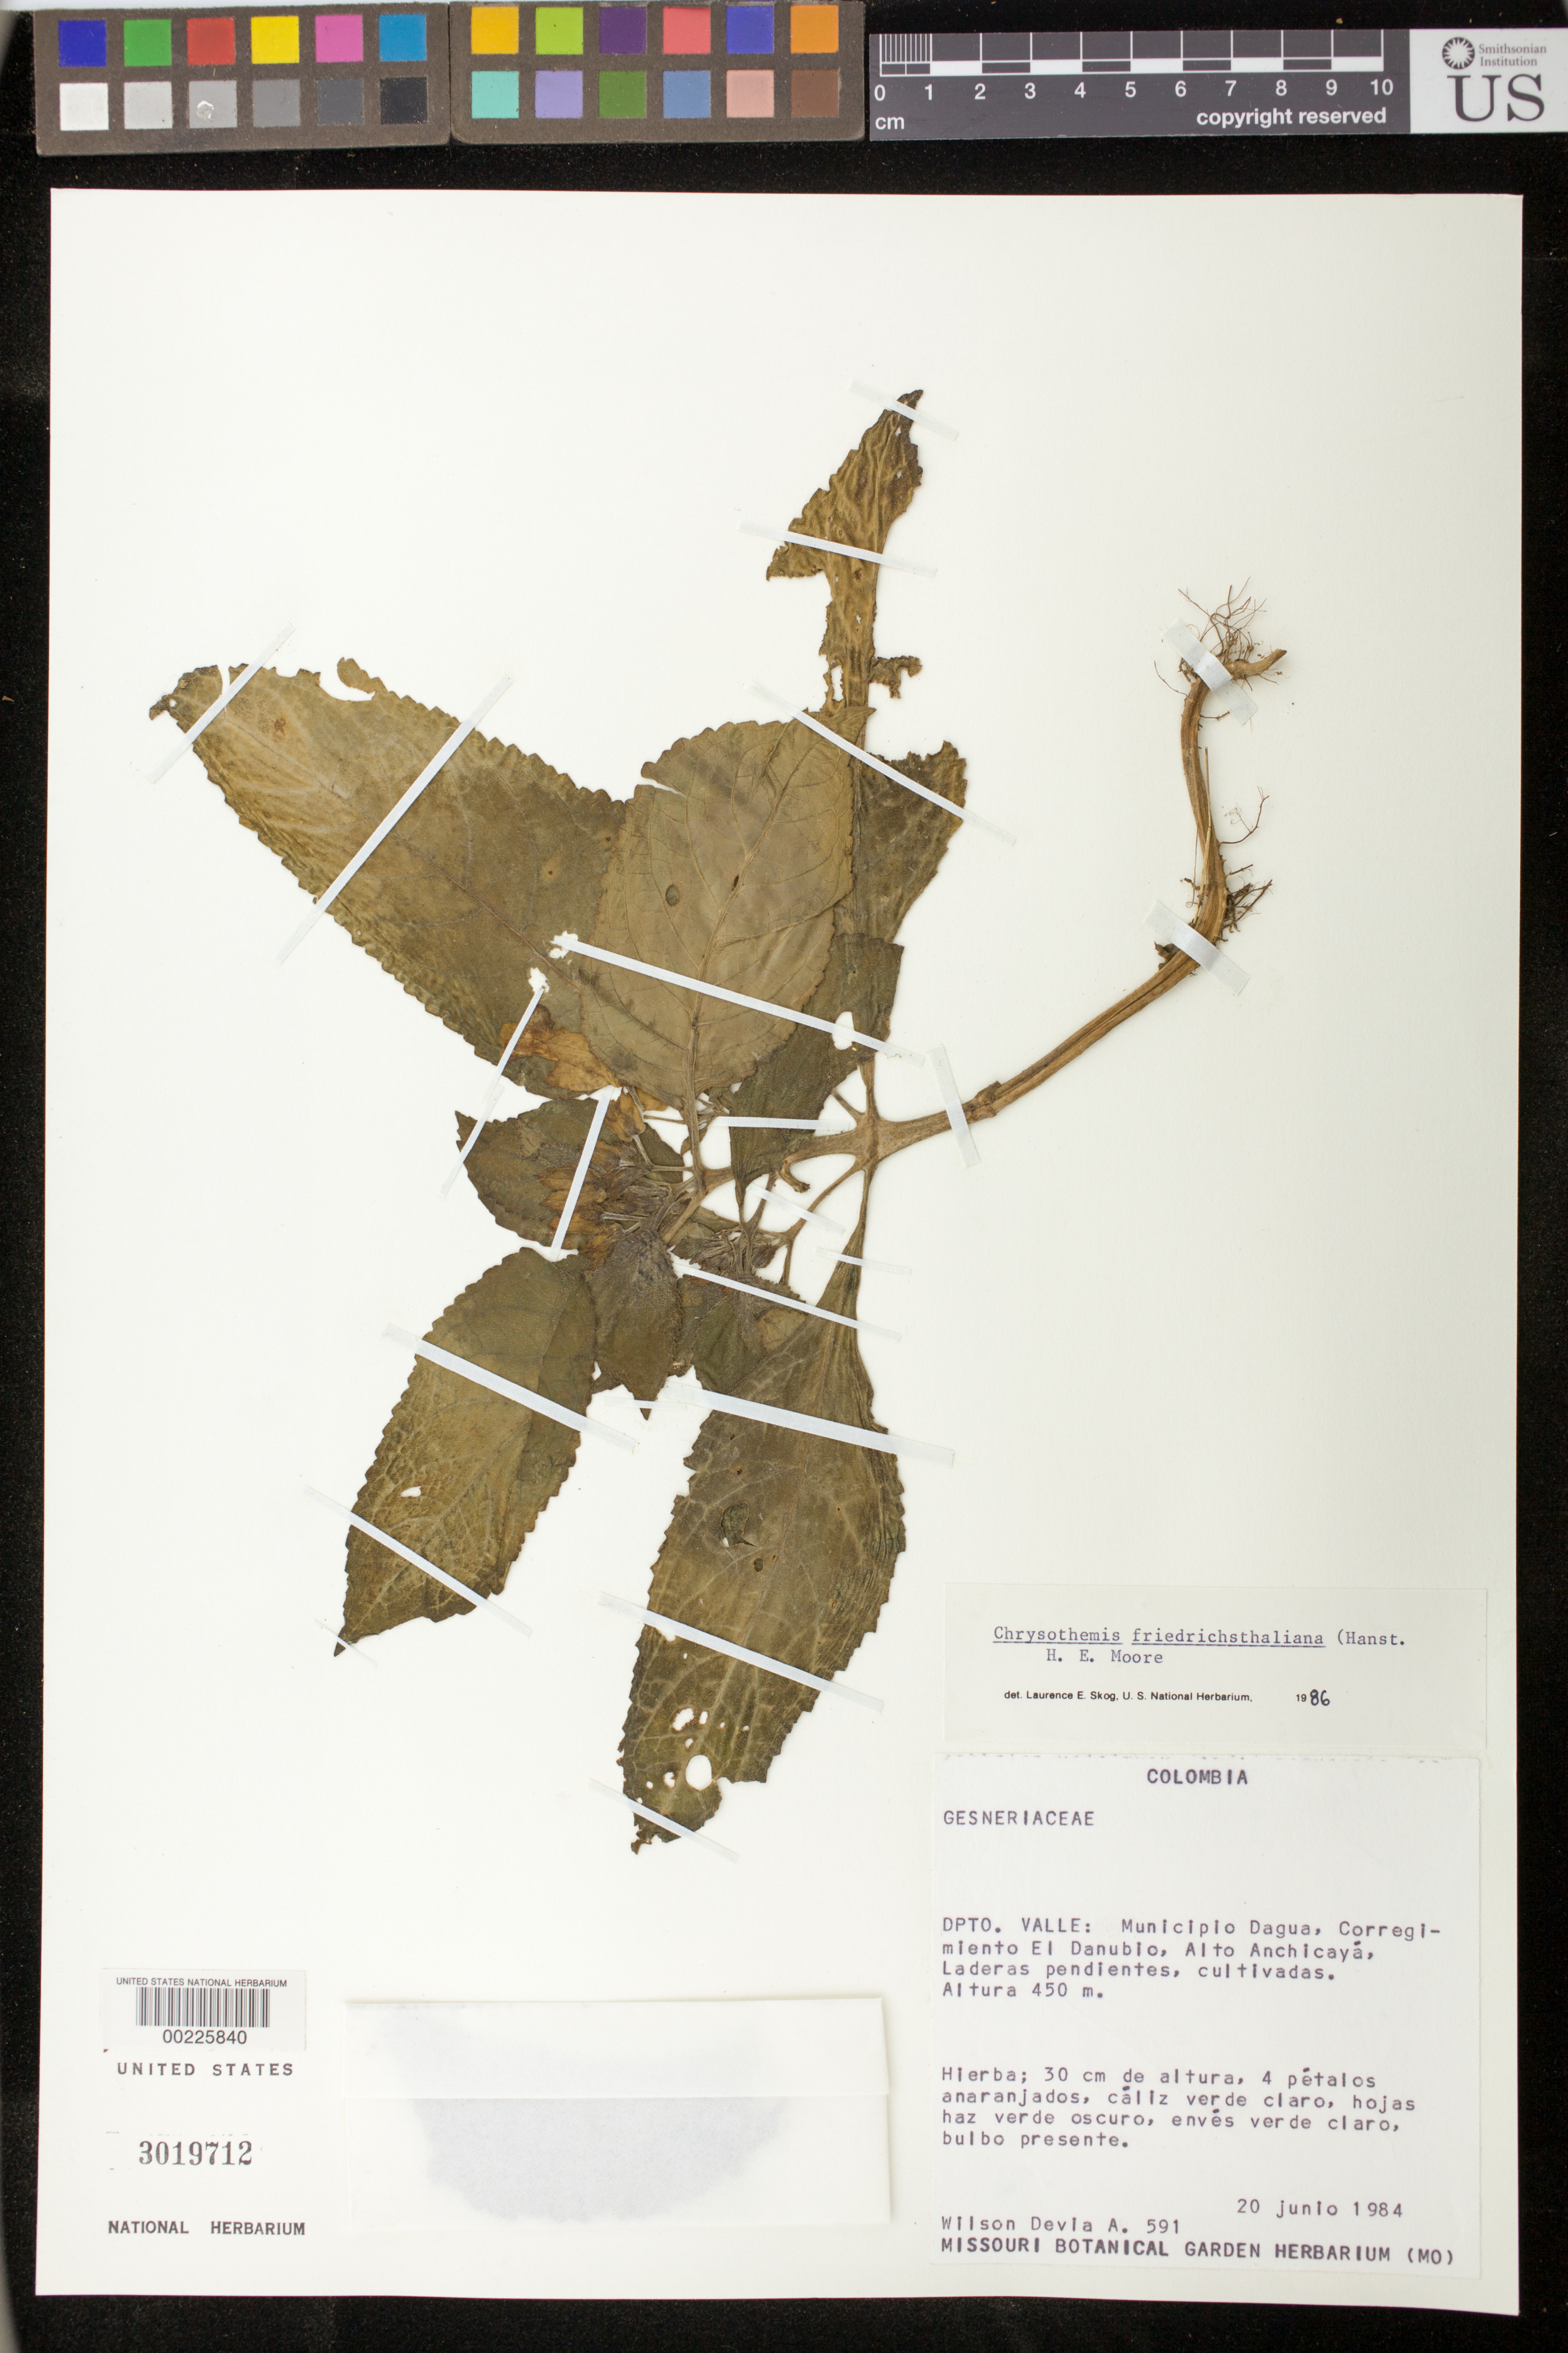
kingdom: Plantae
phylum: Tracheophyta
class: Magnoliopsida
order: Lamiales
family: Gesneriaceae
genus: Chrysothemis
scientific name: Chrysothemis friedrichsthaliana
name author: (Hanst.) H.E. Moore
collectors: W. Devia A.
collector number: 591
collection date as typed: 20 Jun 1984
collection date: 1984-06-20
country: Colombia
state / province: Valle del Cauca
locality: Mpio. Dagua, corregimiento El Danubio, Alto Anchicayá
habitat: Laderas pendientes, cultivadas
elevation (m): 450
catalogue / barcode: US 3019712